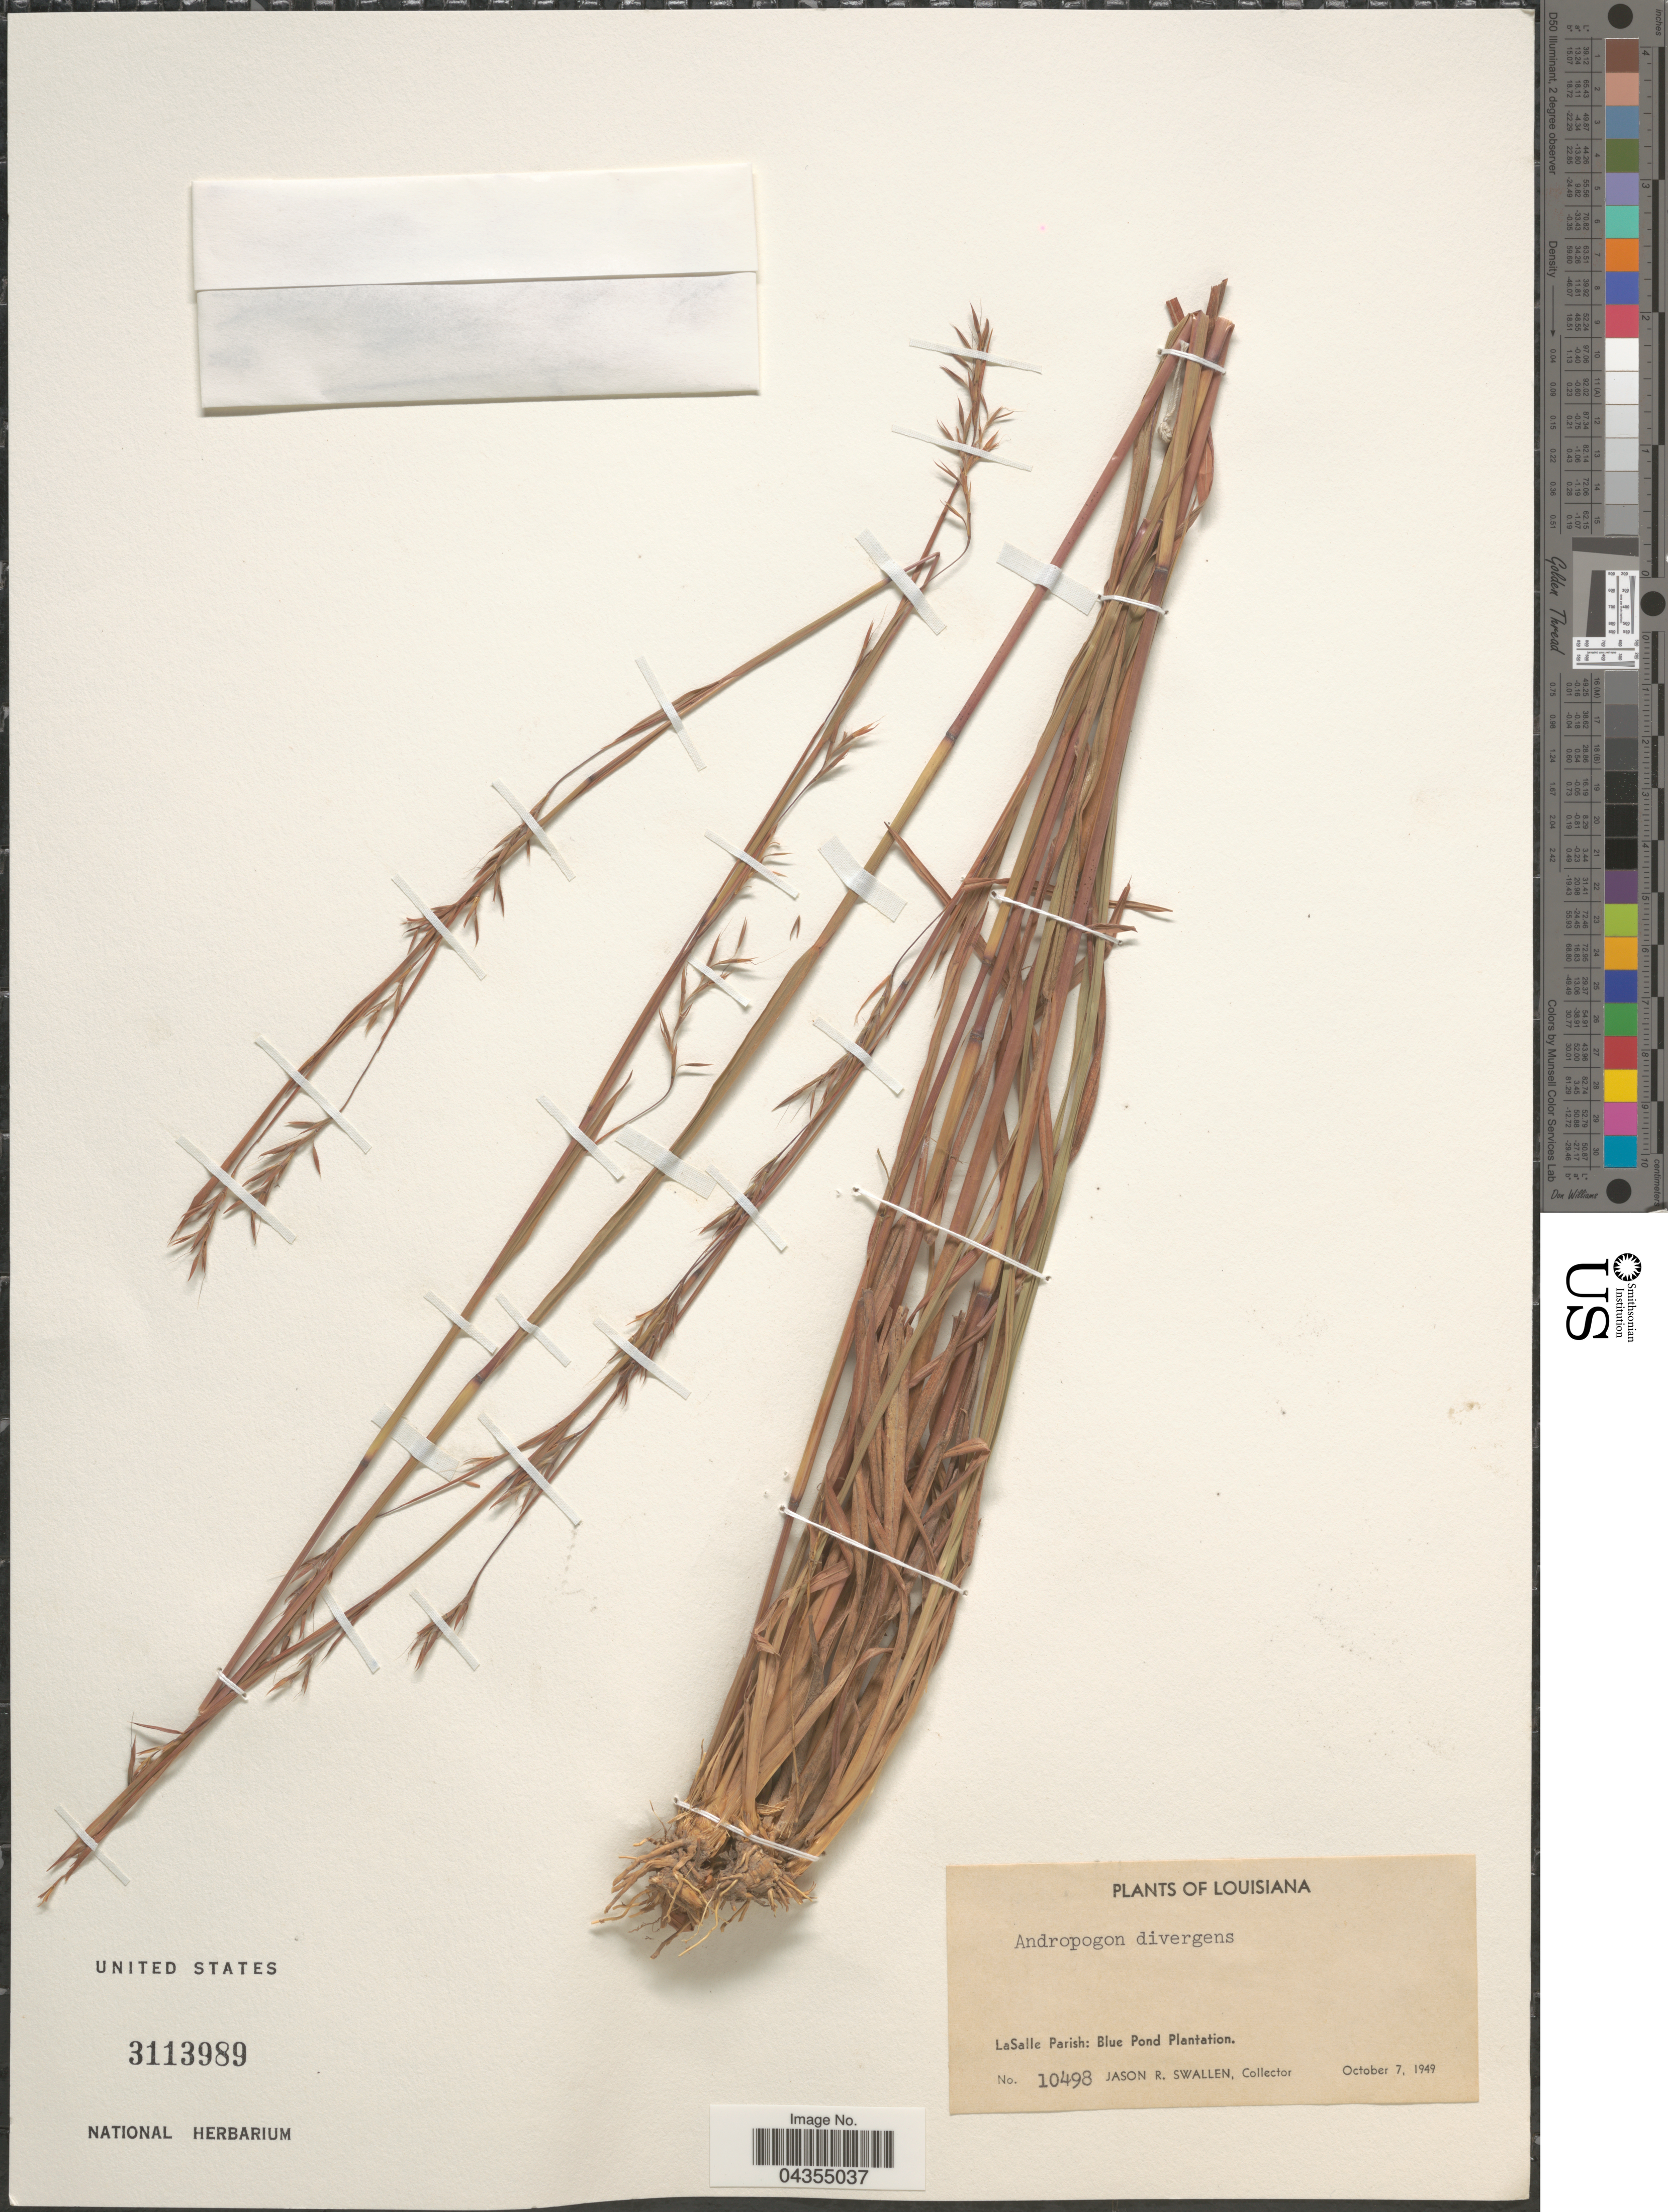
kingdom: Plantae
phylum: Tracheophyta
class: Liliopsida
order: Poales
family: Poaceae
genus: Schizachyrium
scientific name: Schizachyrium scoparium var. divergens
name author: (Hack.) Gould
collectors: J. R. Swallen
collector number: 10498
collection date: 1949-10-07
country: United States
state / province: Louisiana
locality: LaSalle Parish: Blue Pond Plantation.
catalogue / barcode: US 3113989